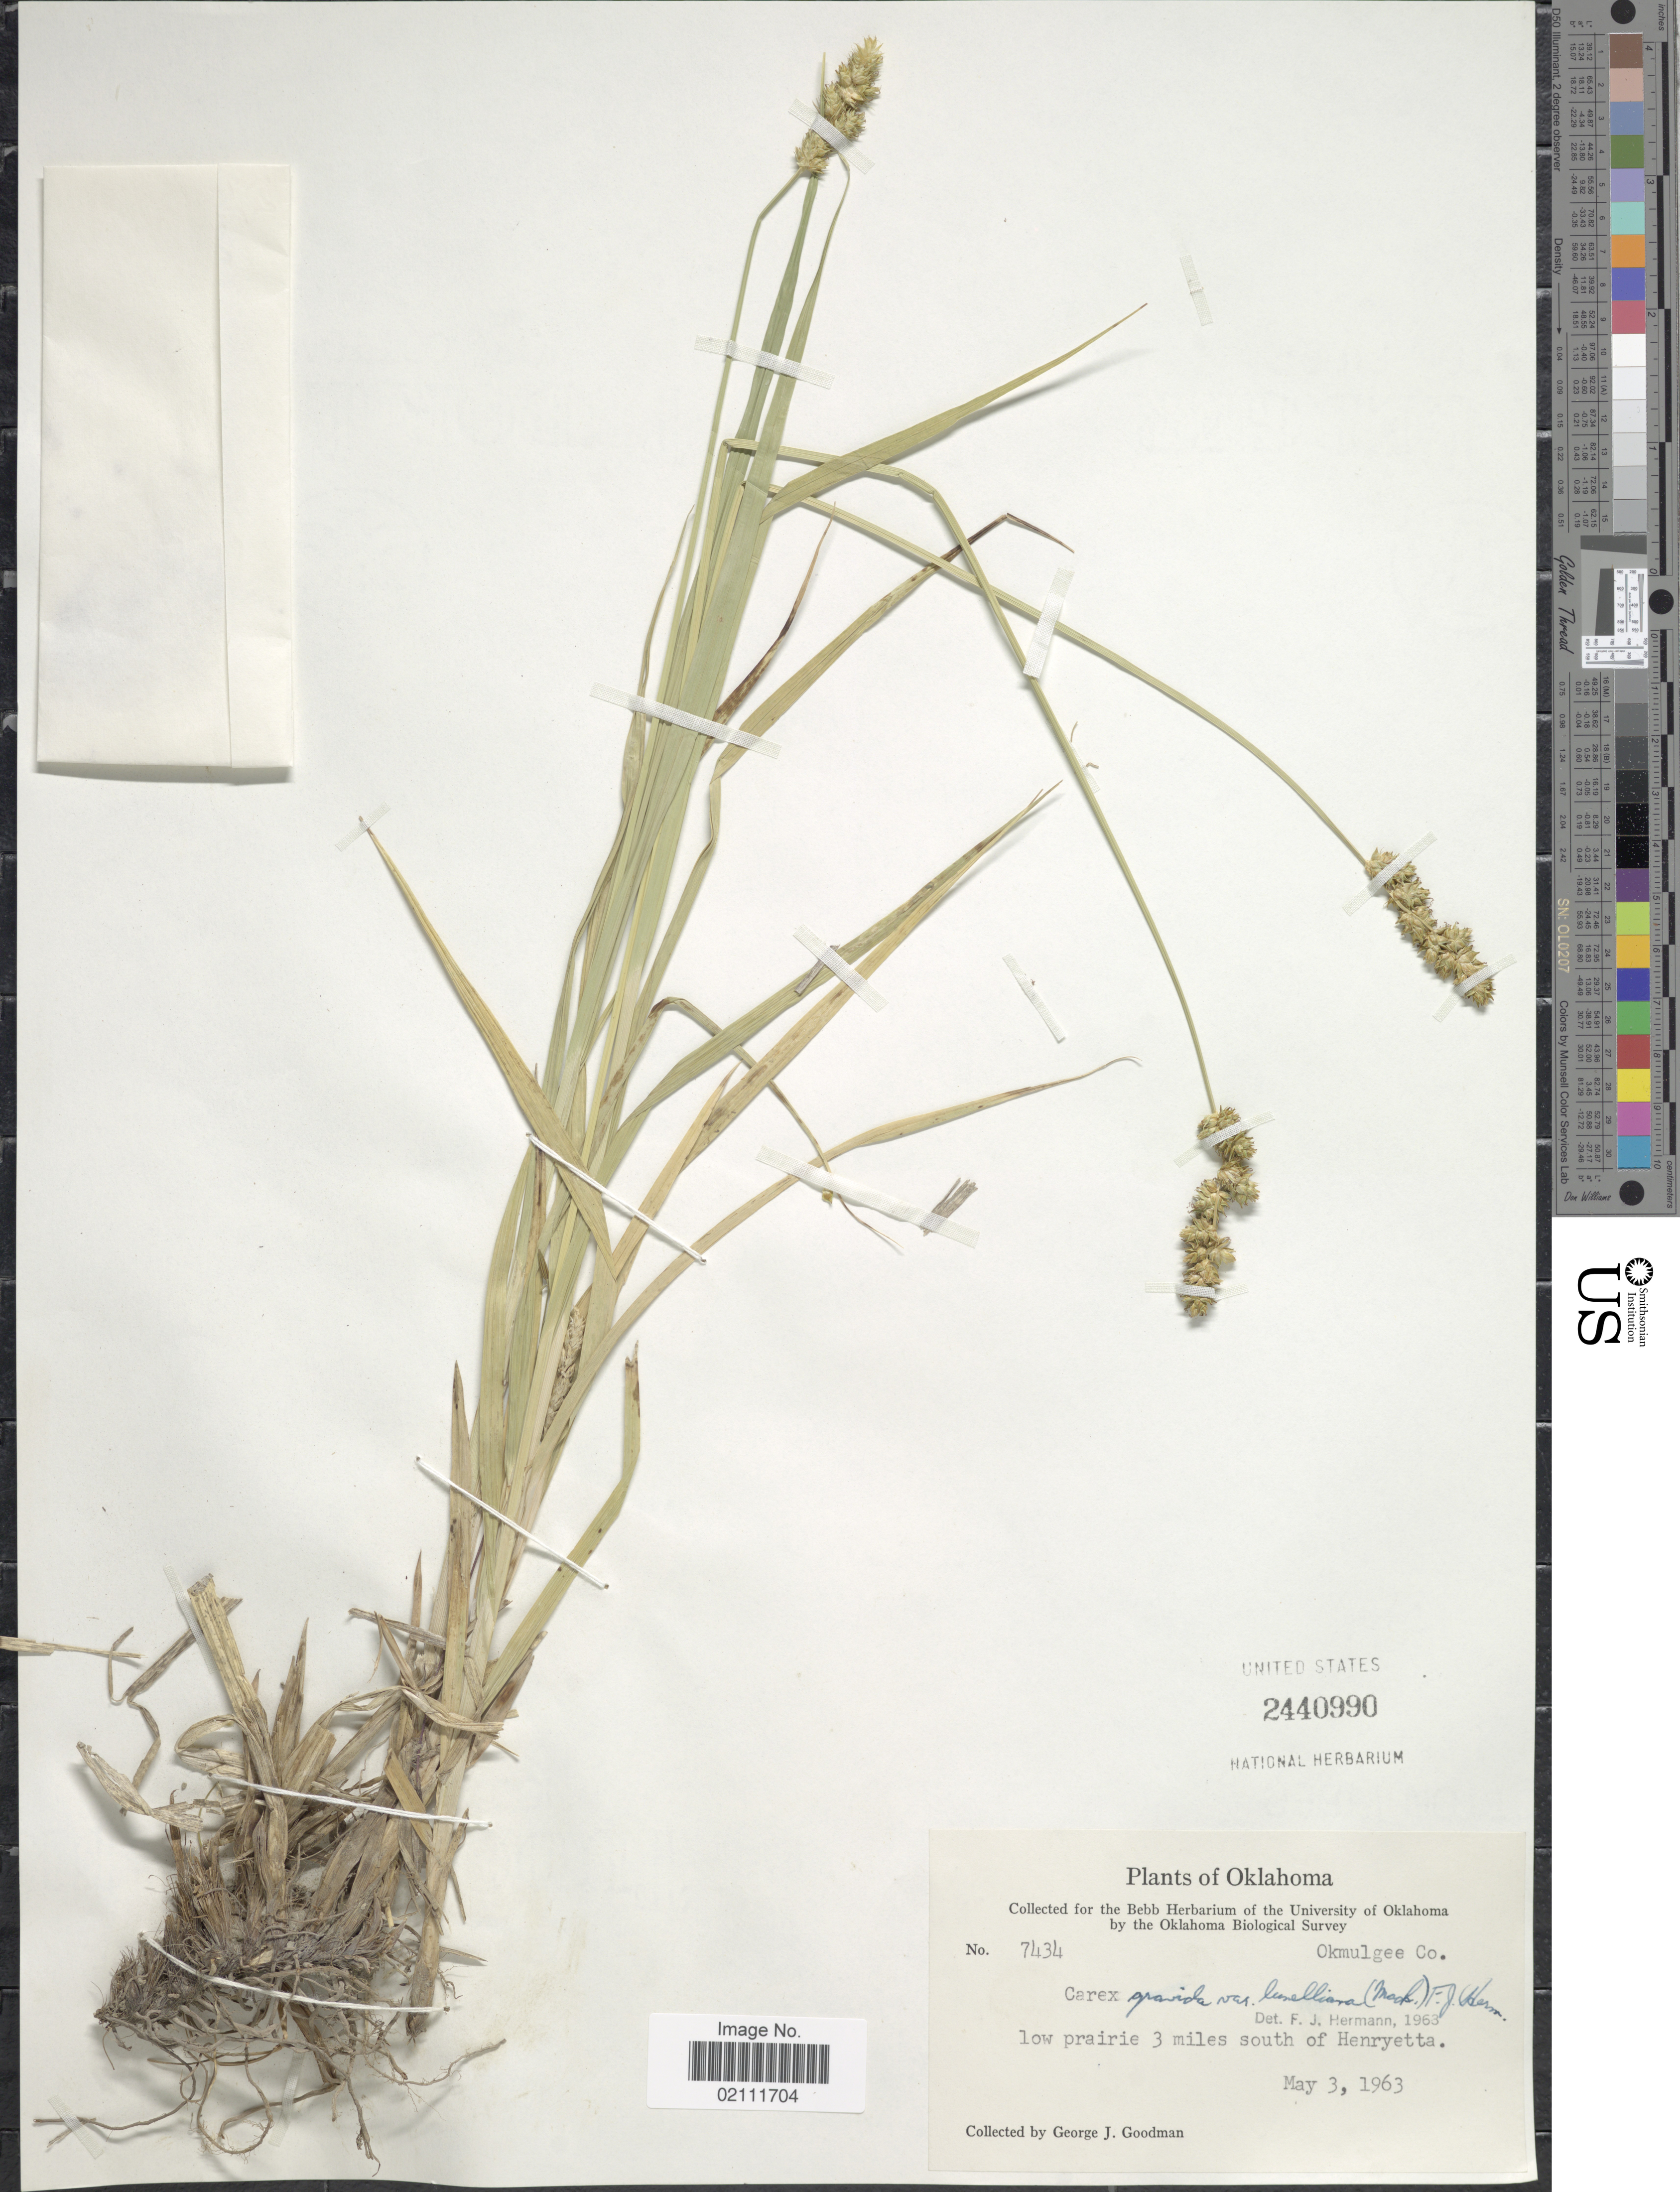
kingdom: Plantae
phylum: Tracheophyta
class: Liliopsida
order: Poales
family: Cyperaceae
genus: Carex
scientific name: Carex gravida var. lunelliana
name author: (Mack.) F.J. Herm.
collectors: G. J. Goodman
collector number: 7434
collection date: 1963-05-03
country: United States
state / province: Oklahoma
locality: Okmulge Co., low prairie 3 miles south of Henryetta.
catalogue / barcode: US 2440990